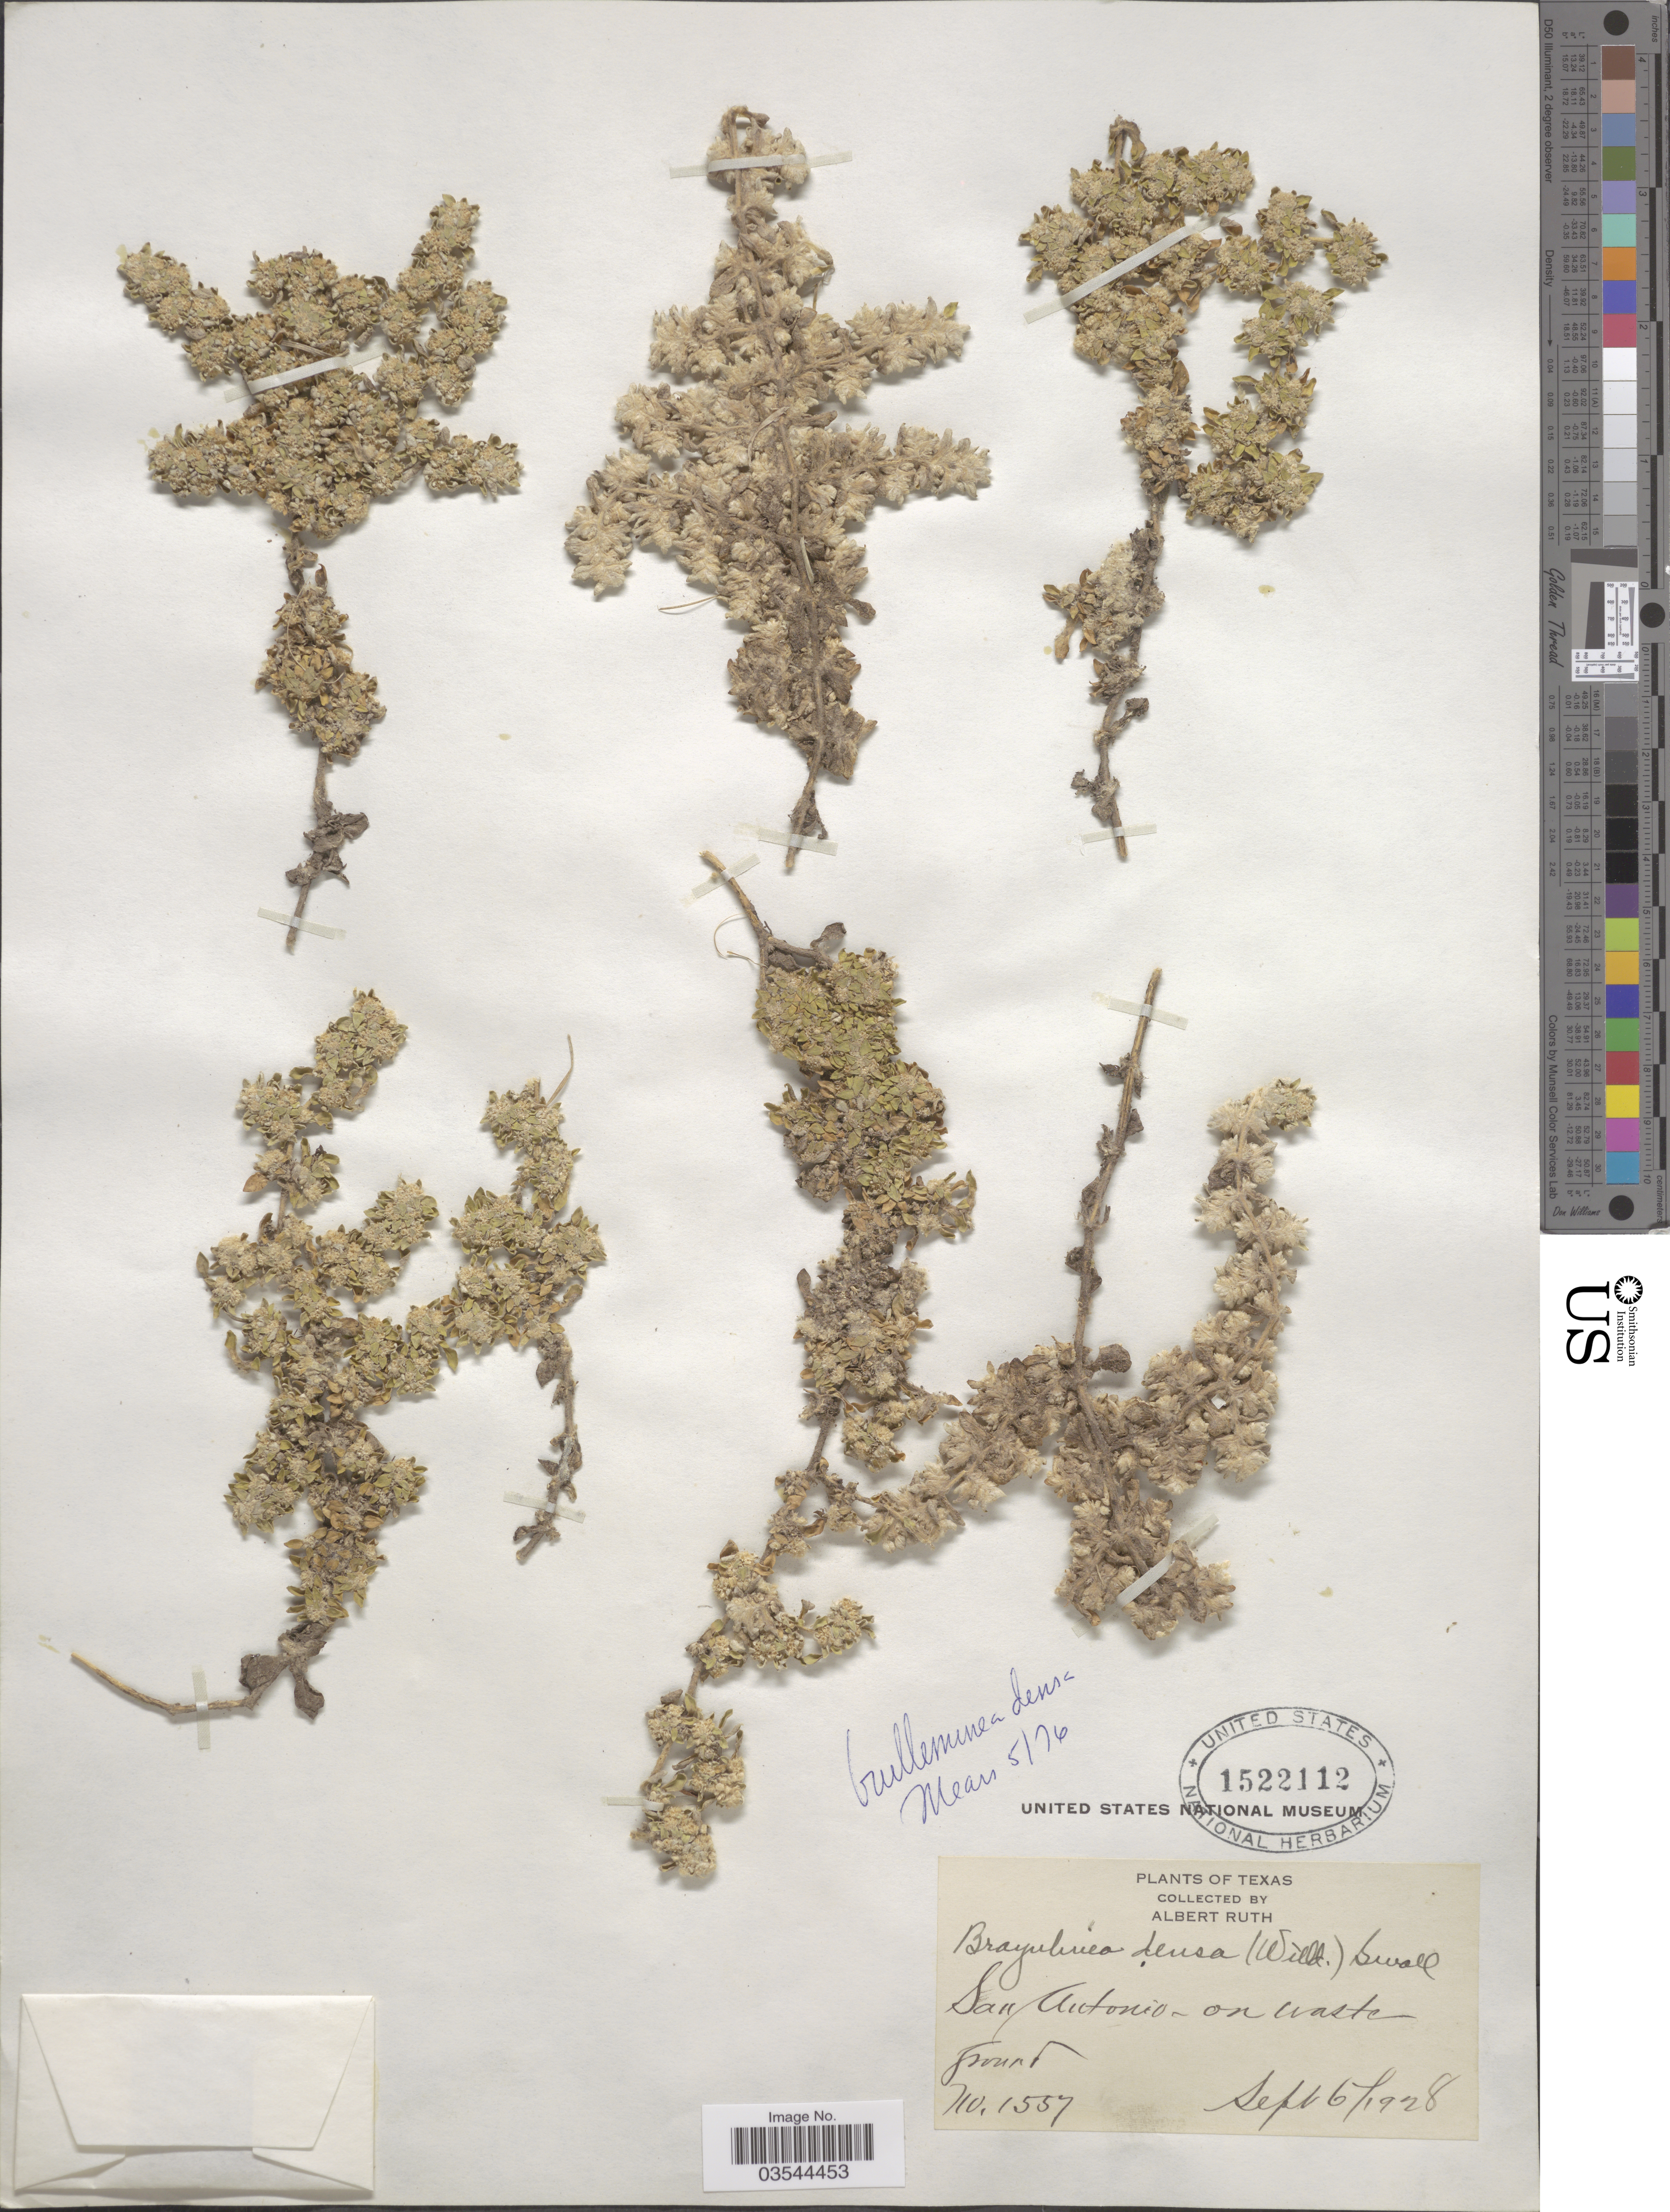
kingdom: Plantae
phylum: Tracheophyta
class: Magnoliopsida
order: Caryophyllales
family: Amaranthaceae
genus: Guilleminea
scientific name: Guilleminea densa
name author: (Humb. & Bonpl. ex Schult.) Moq.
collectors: A. Ruth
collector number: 1557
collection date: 1928-09-06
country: United States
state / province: Texas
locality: San Antonio.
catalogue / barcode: US 1522112